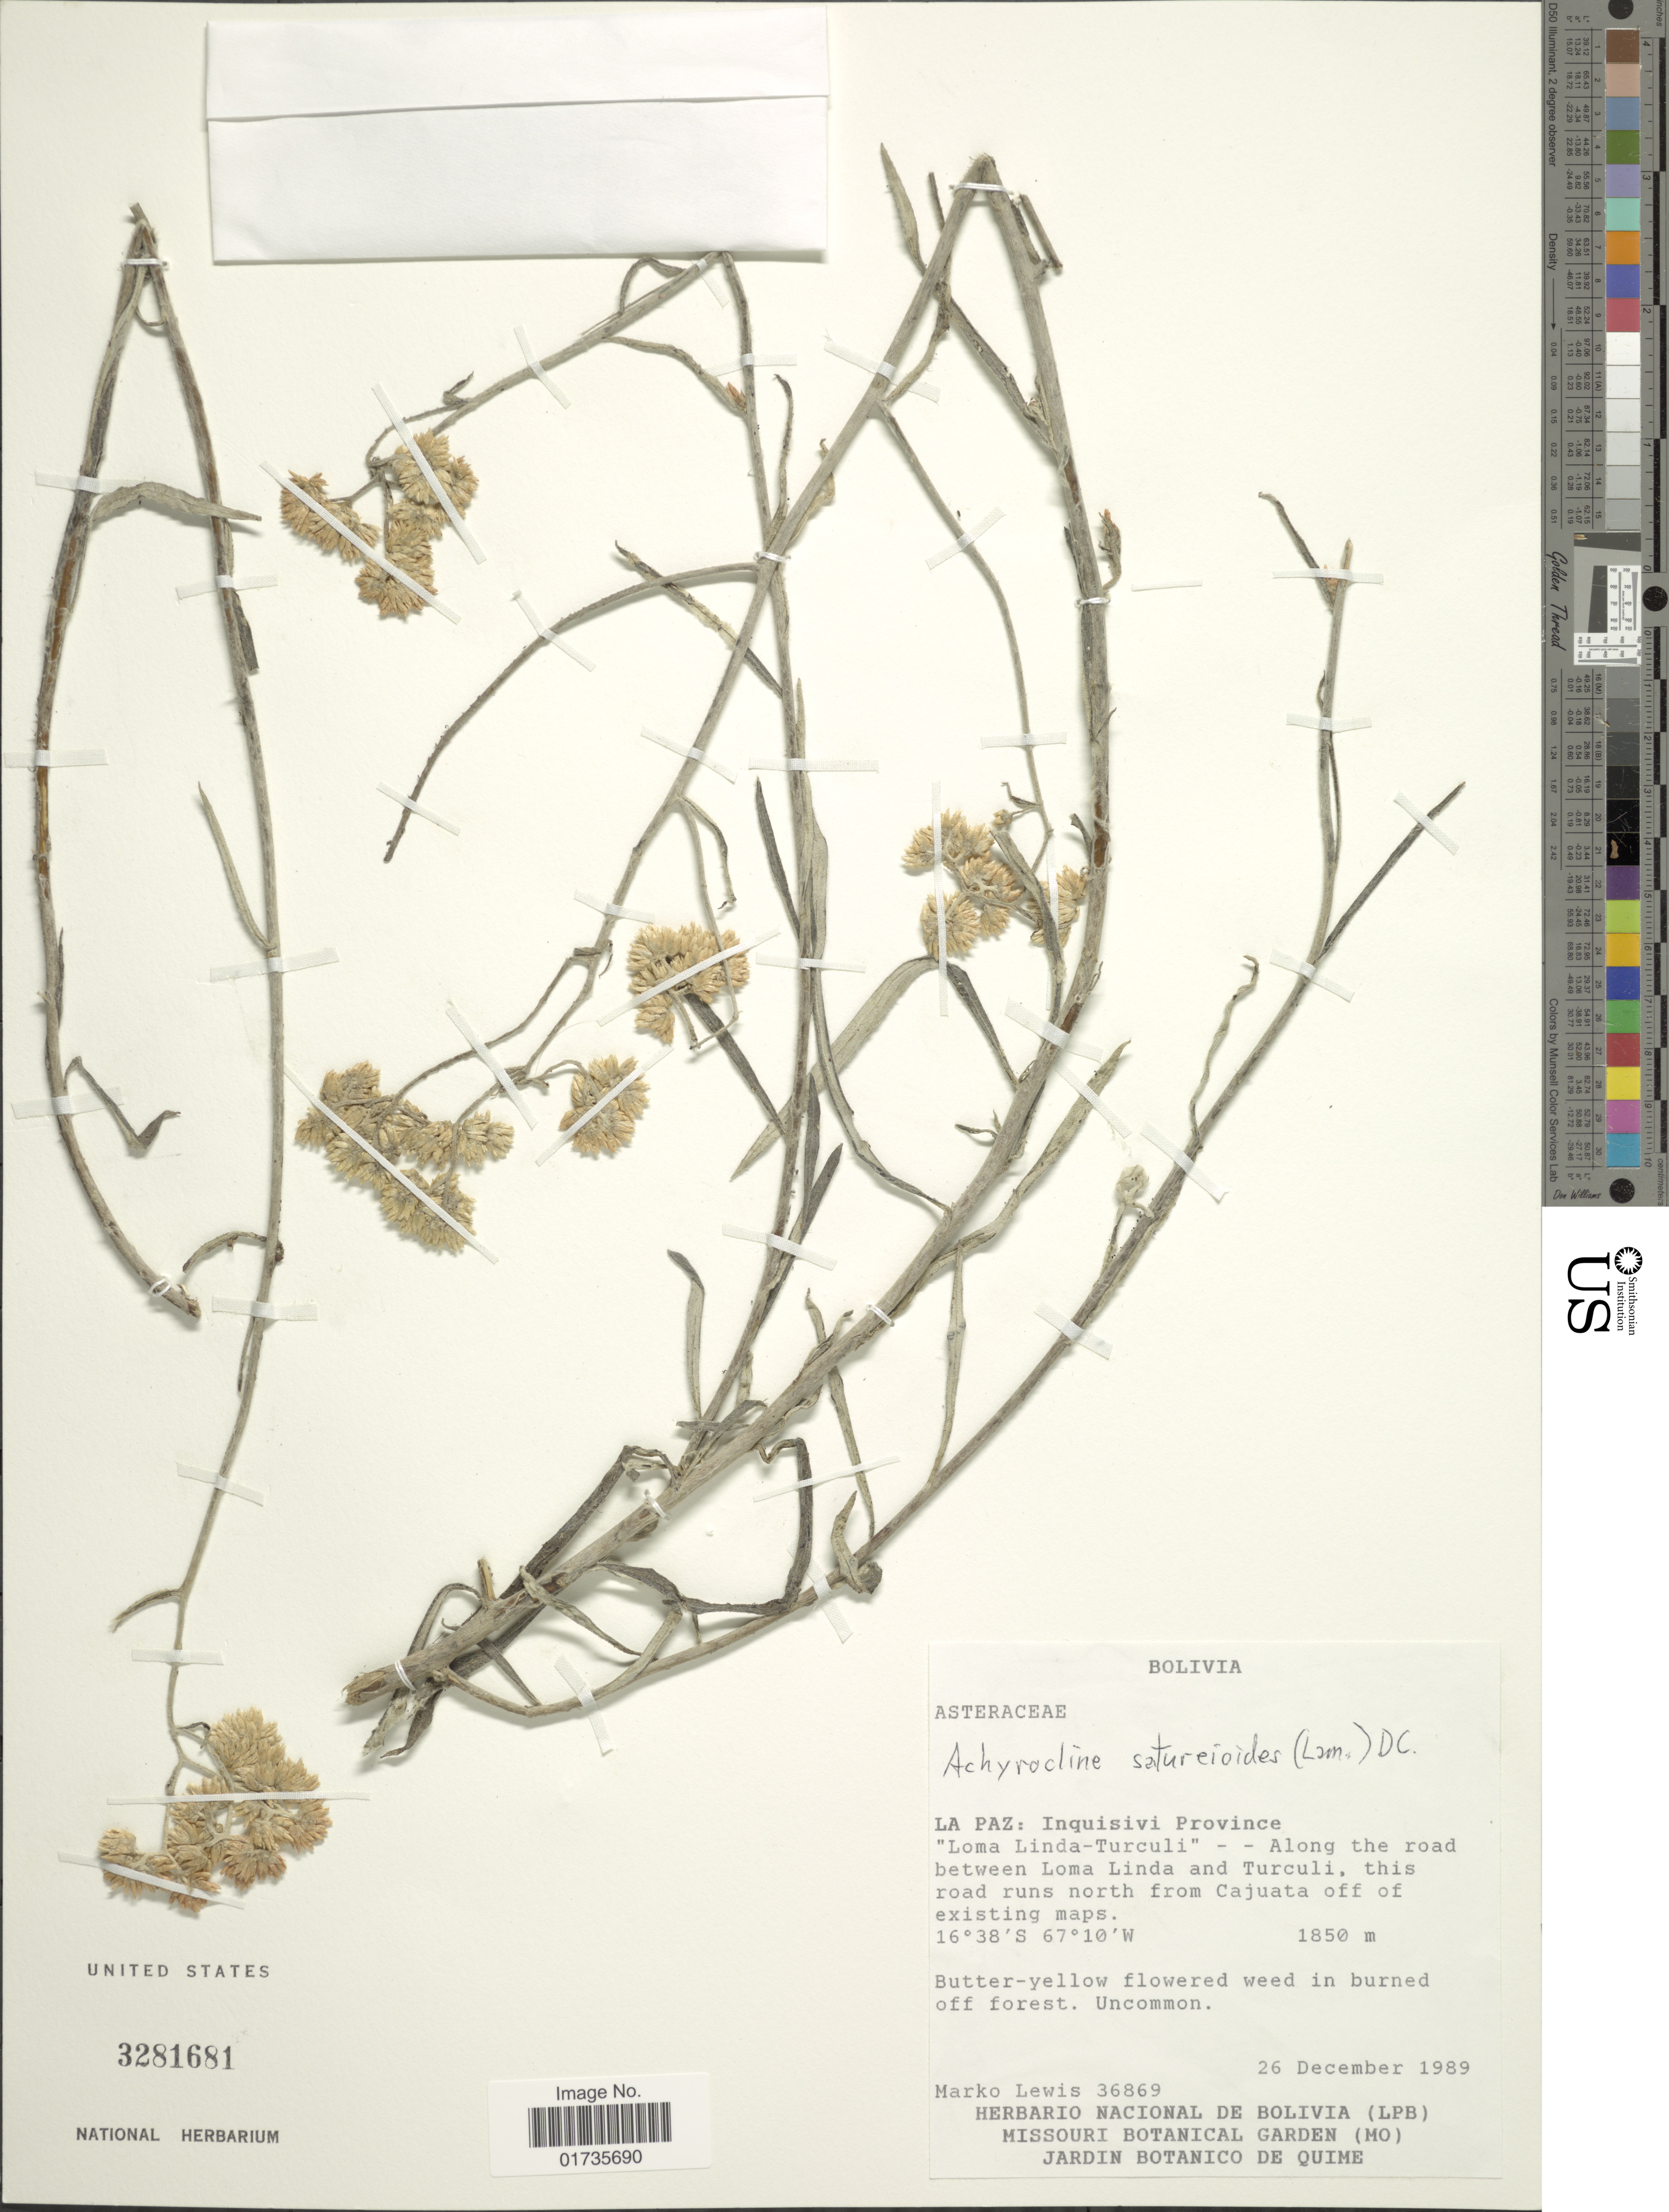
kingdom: Plantae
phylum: Tracheophyta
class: Magnoliopsida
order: Asterales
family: Asteraceae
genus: Achyrocline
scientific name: Achyrocline satureioides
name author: (Lam.) DC.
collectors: M. A. Lewis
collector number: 36869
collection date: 1989-12-26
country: Bolivia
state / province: La Paz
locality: Inquisivi Province 'Loma Linda-Turculi' - - Along the road between Loma Linda and Turculi, this road runs north fromCajuata off of existing maps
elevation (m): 1850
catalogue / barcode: US 3281681